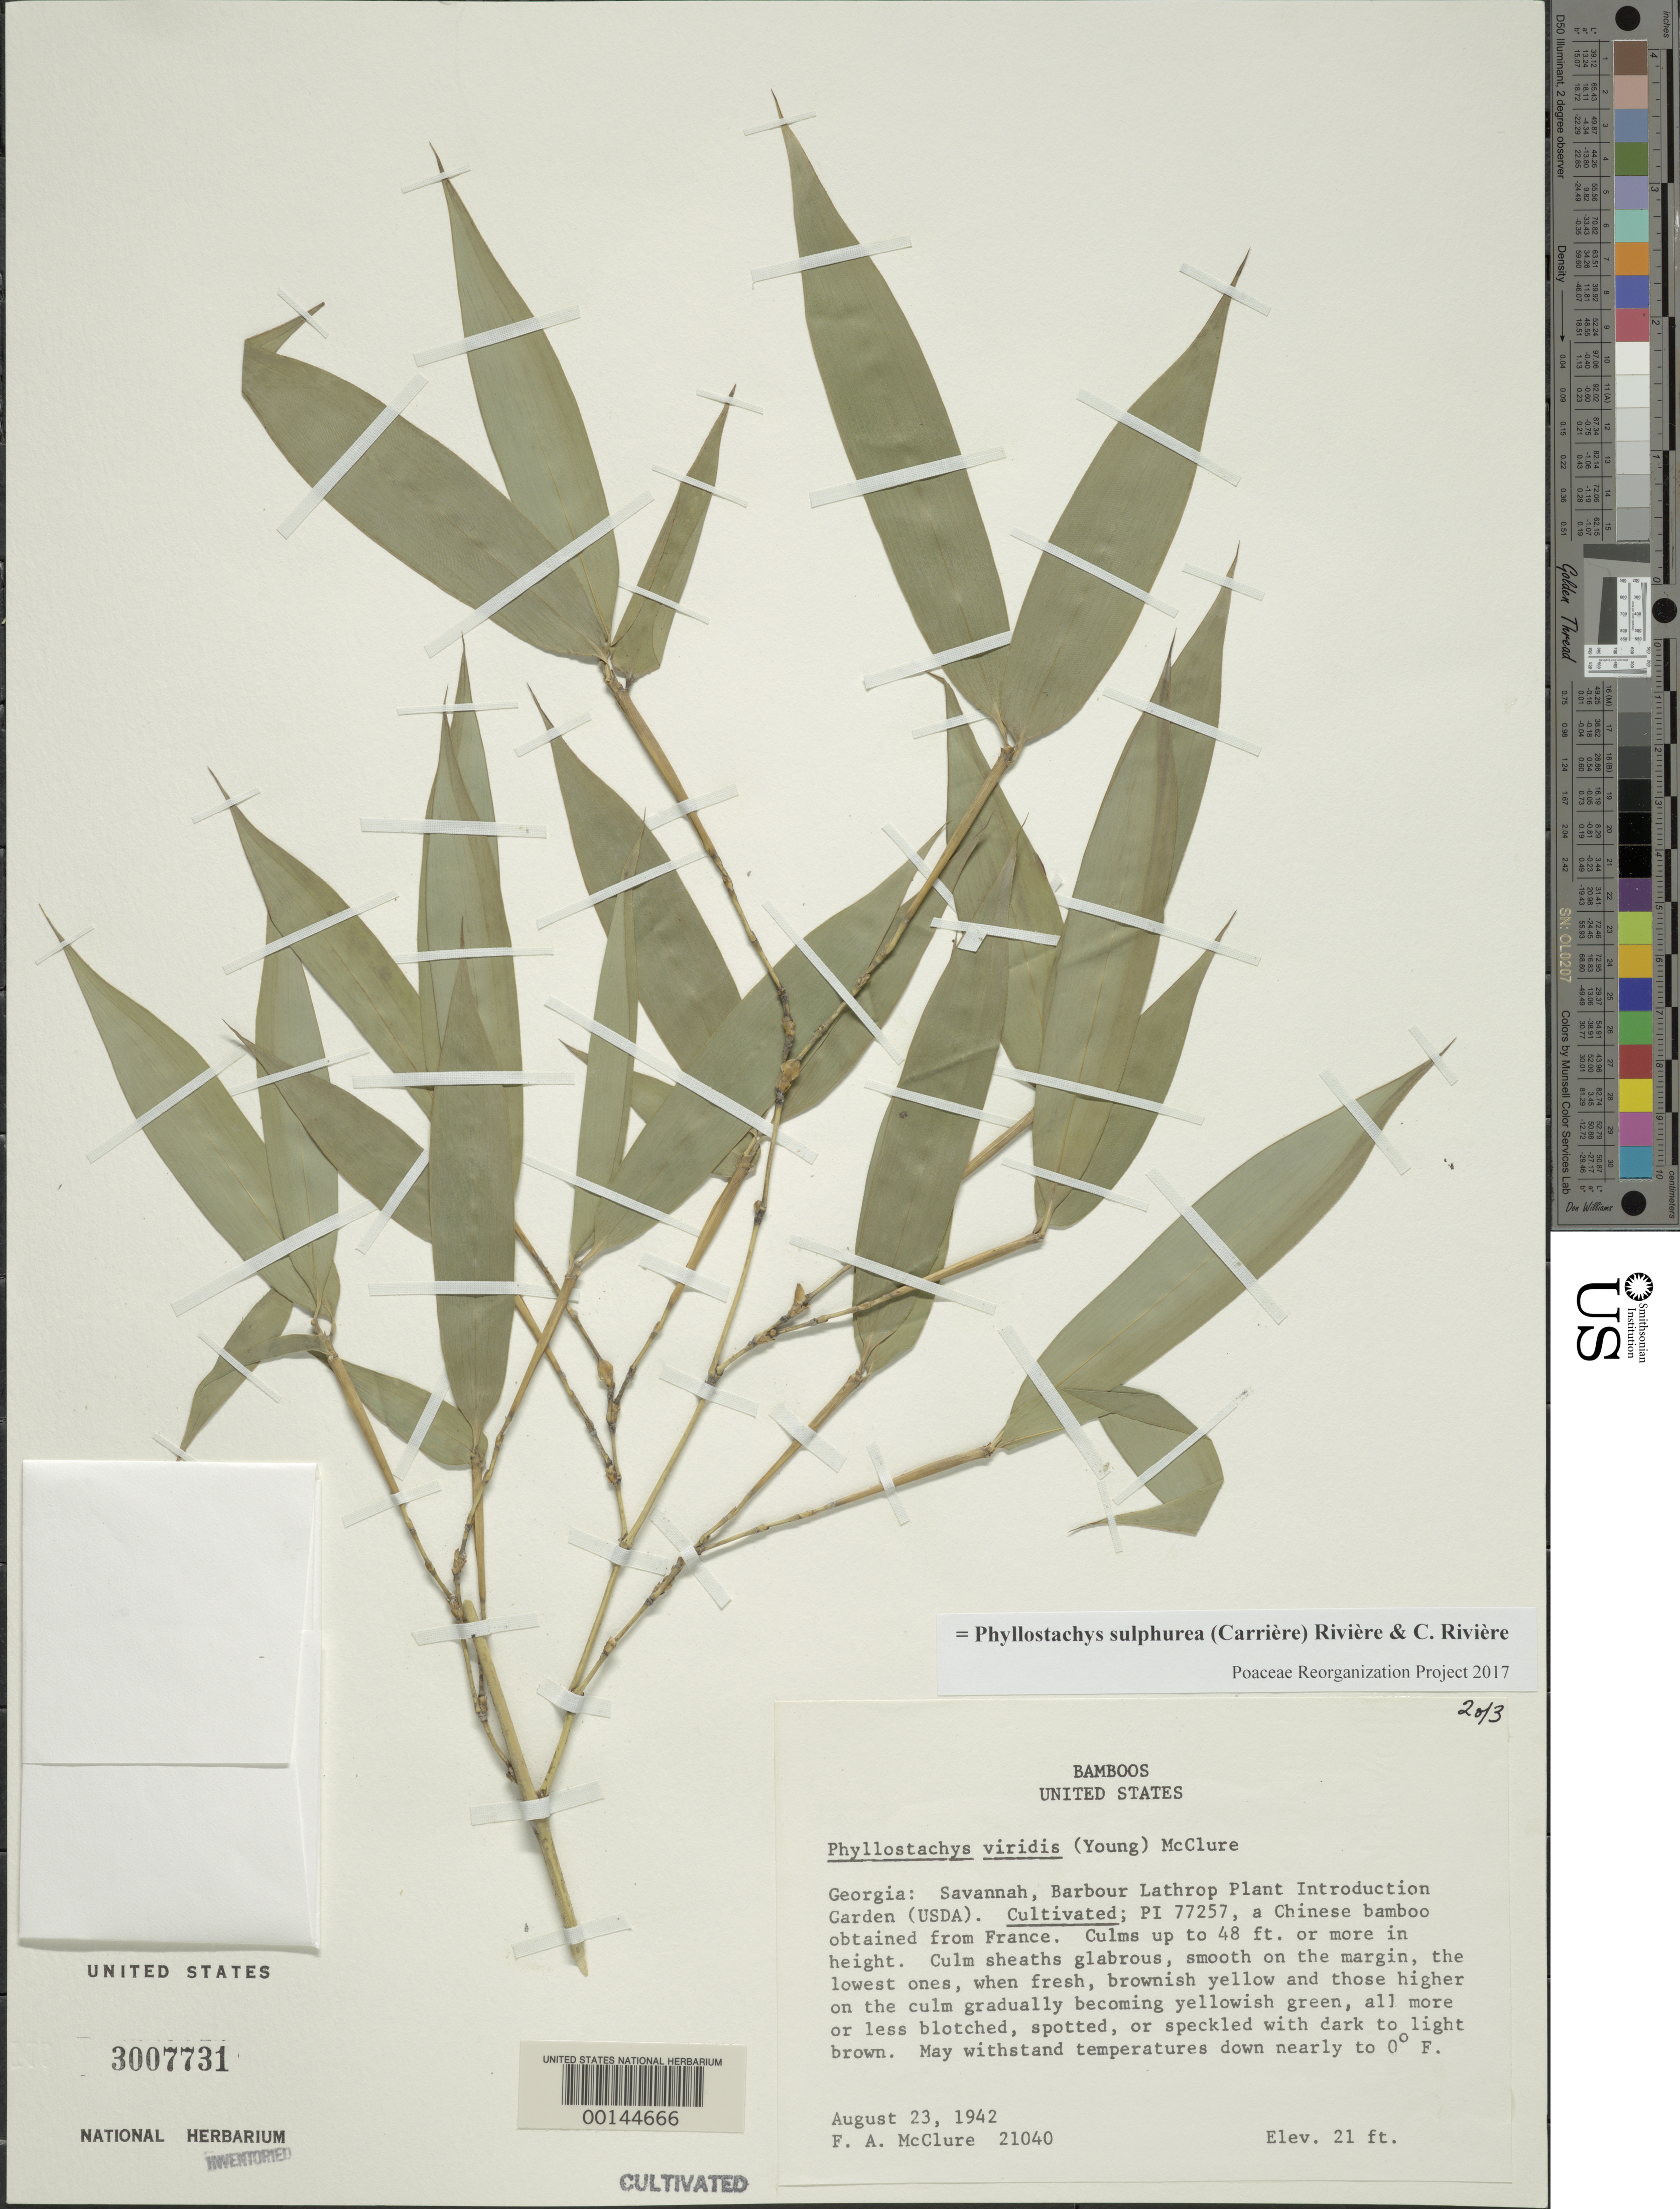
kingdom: Plantae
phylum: Tracheophyta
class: Liliopsida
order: Poales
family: Poaceae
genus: Phyllostachys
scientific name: Phyllostachys sulphurea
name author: (Carrière) Rivière & C. Rivière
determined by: Poaceae Reorganization Project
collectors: F. A. McClure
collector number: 21040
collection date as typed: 23 Aug 1942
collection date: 1942-08-23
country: United States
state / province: Georgia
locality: Savannah, barbour lathrop p.i. garden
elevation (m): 6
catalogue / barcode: US 3007731